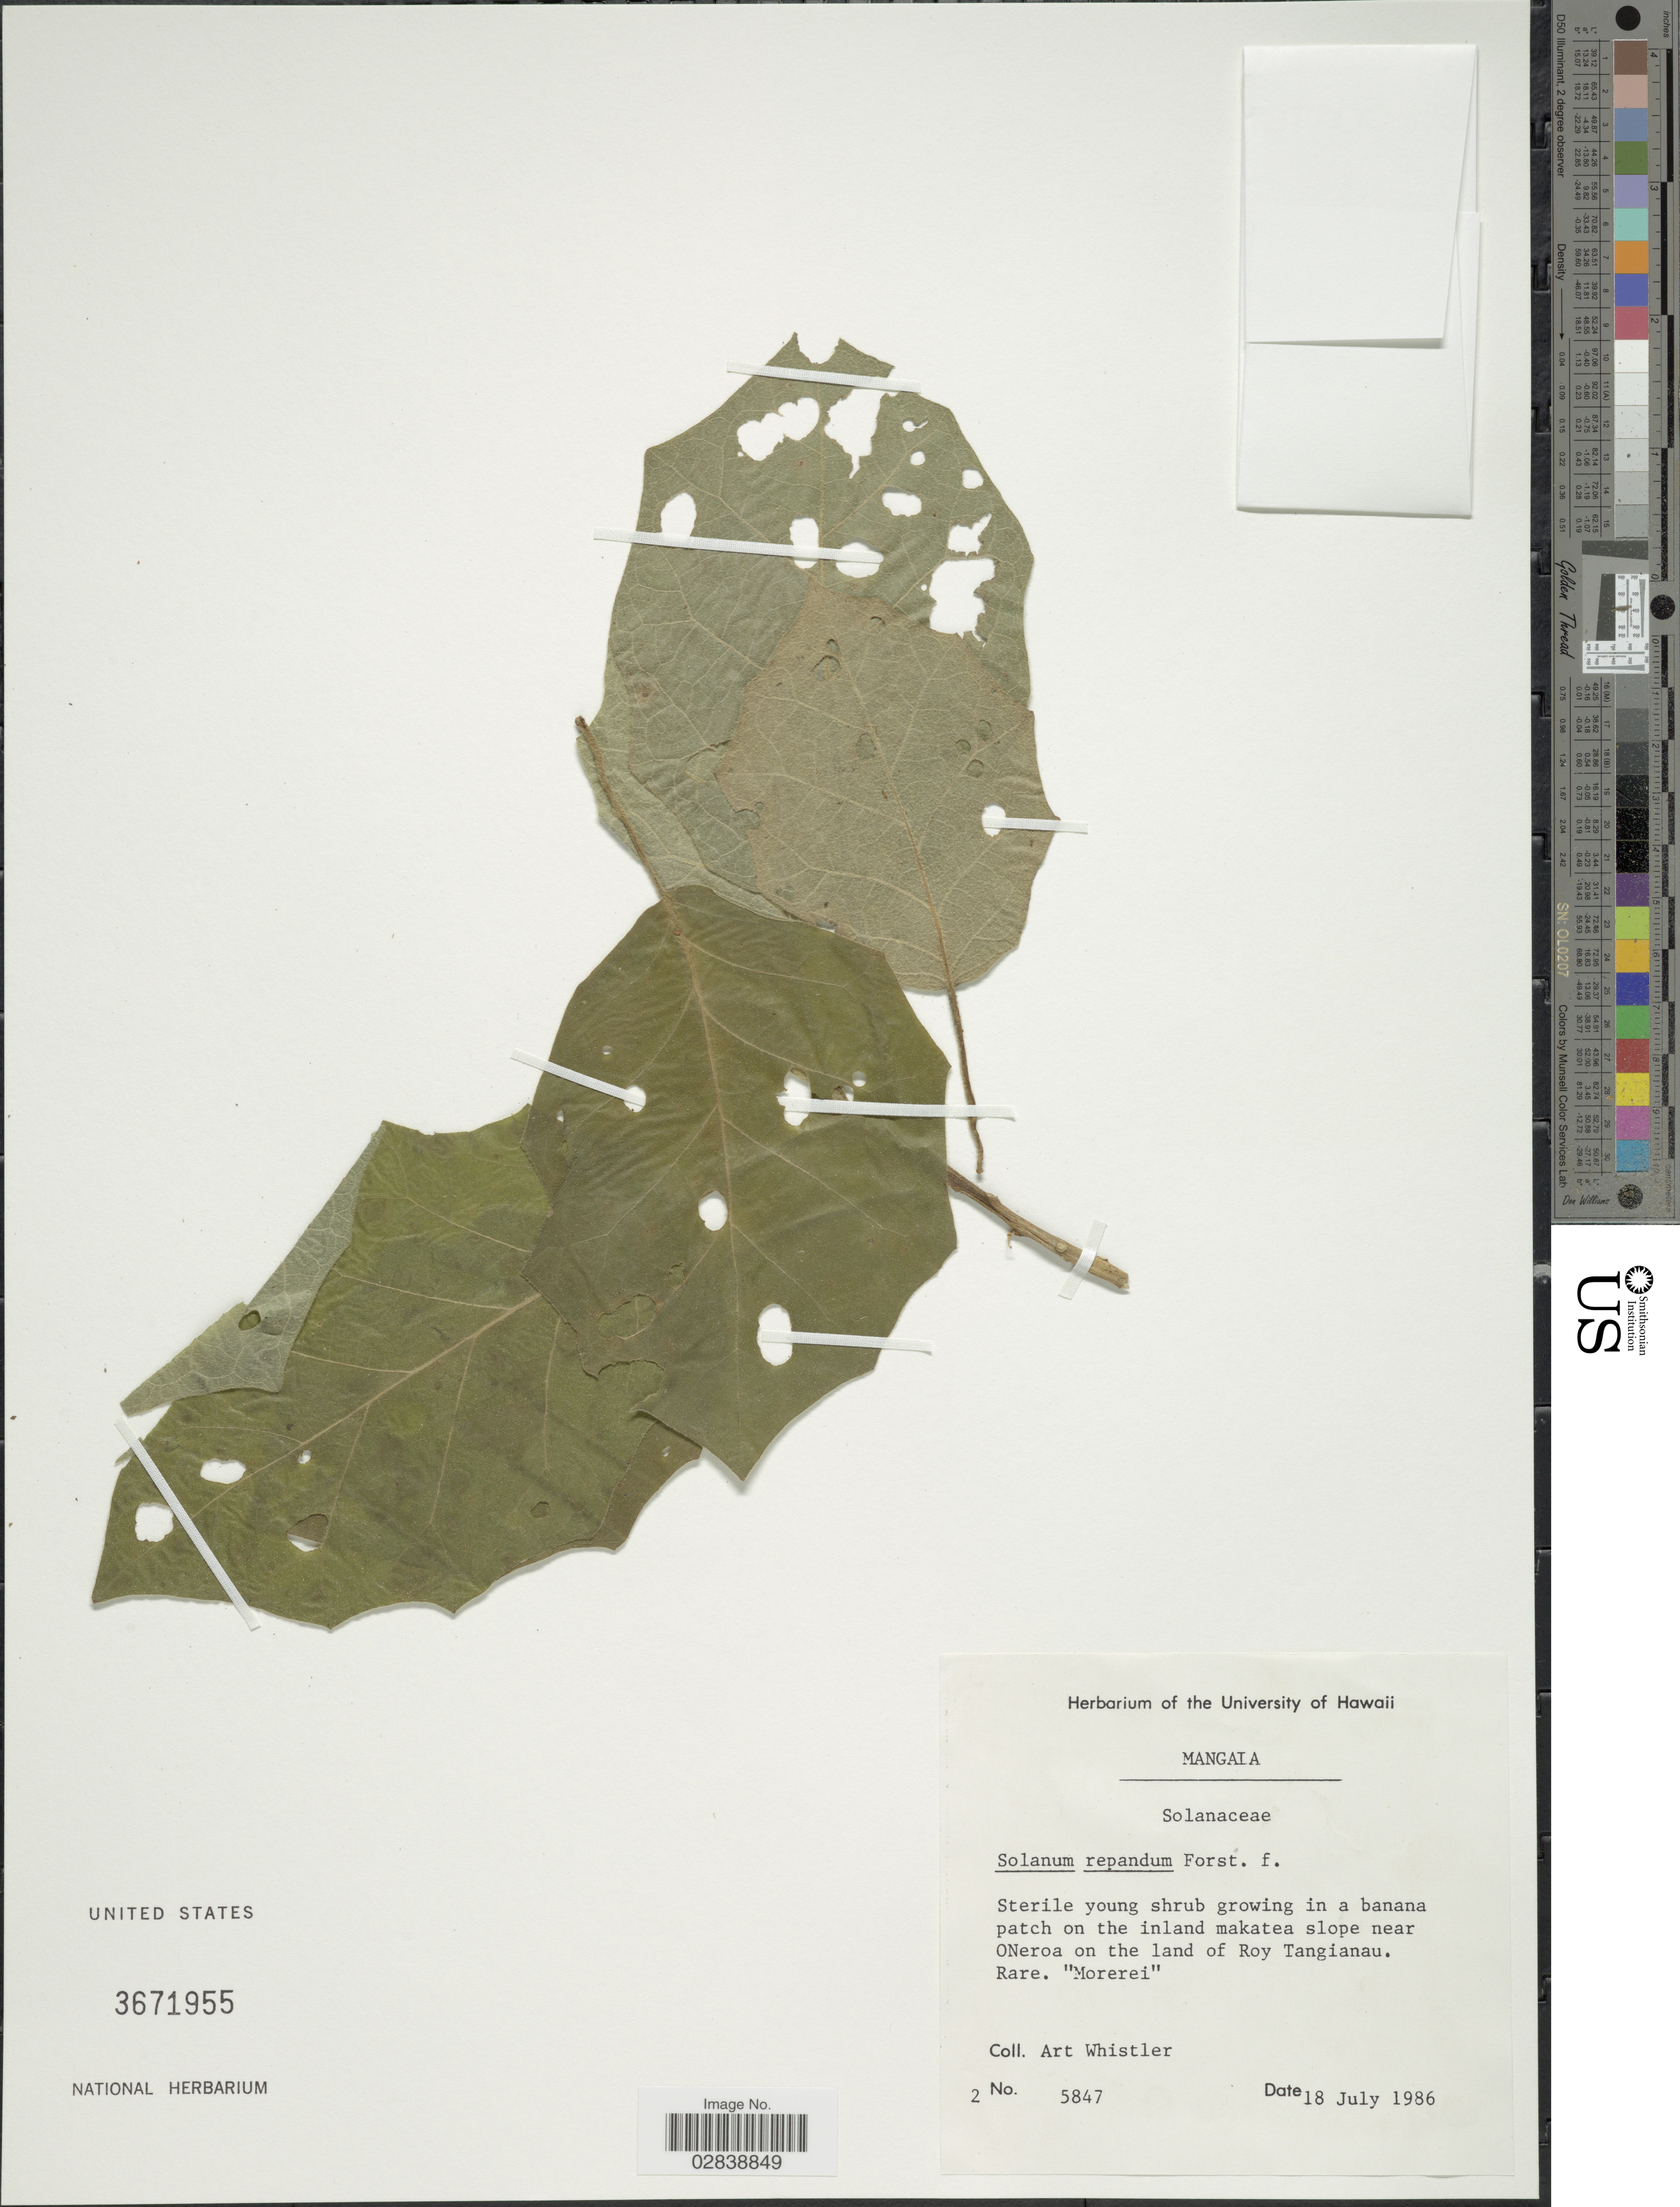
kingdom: Plantae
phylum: Tracheophyta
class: Magnoliopsida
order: Solanales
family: Solanaceae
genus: Solanum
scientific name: Solanum repandum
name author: G. Forst.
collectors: A. Whistler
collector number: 5847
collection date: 1986-07-18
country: Cook Islands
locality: Mangaia. Sterile young shrub growing in a banana patch on the inland makatea slope near ONeroa on the land of Roy Tangianau.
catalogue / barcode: US 3671955